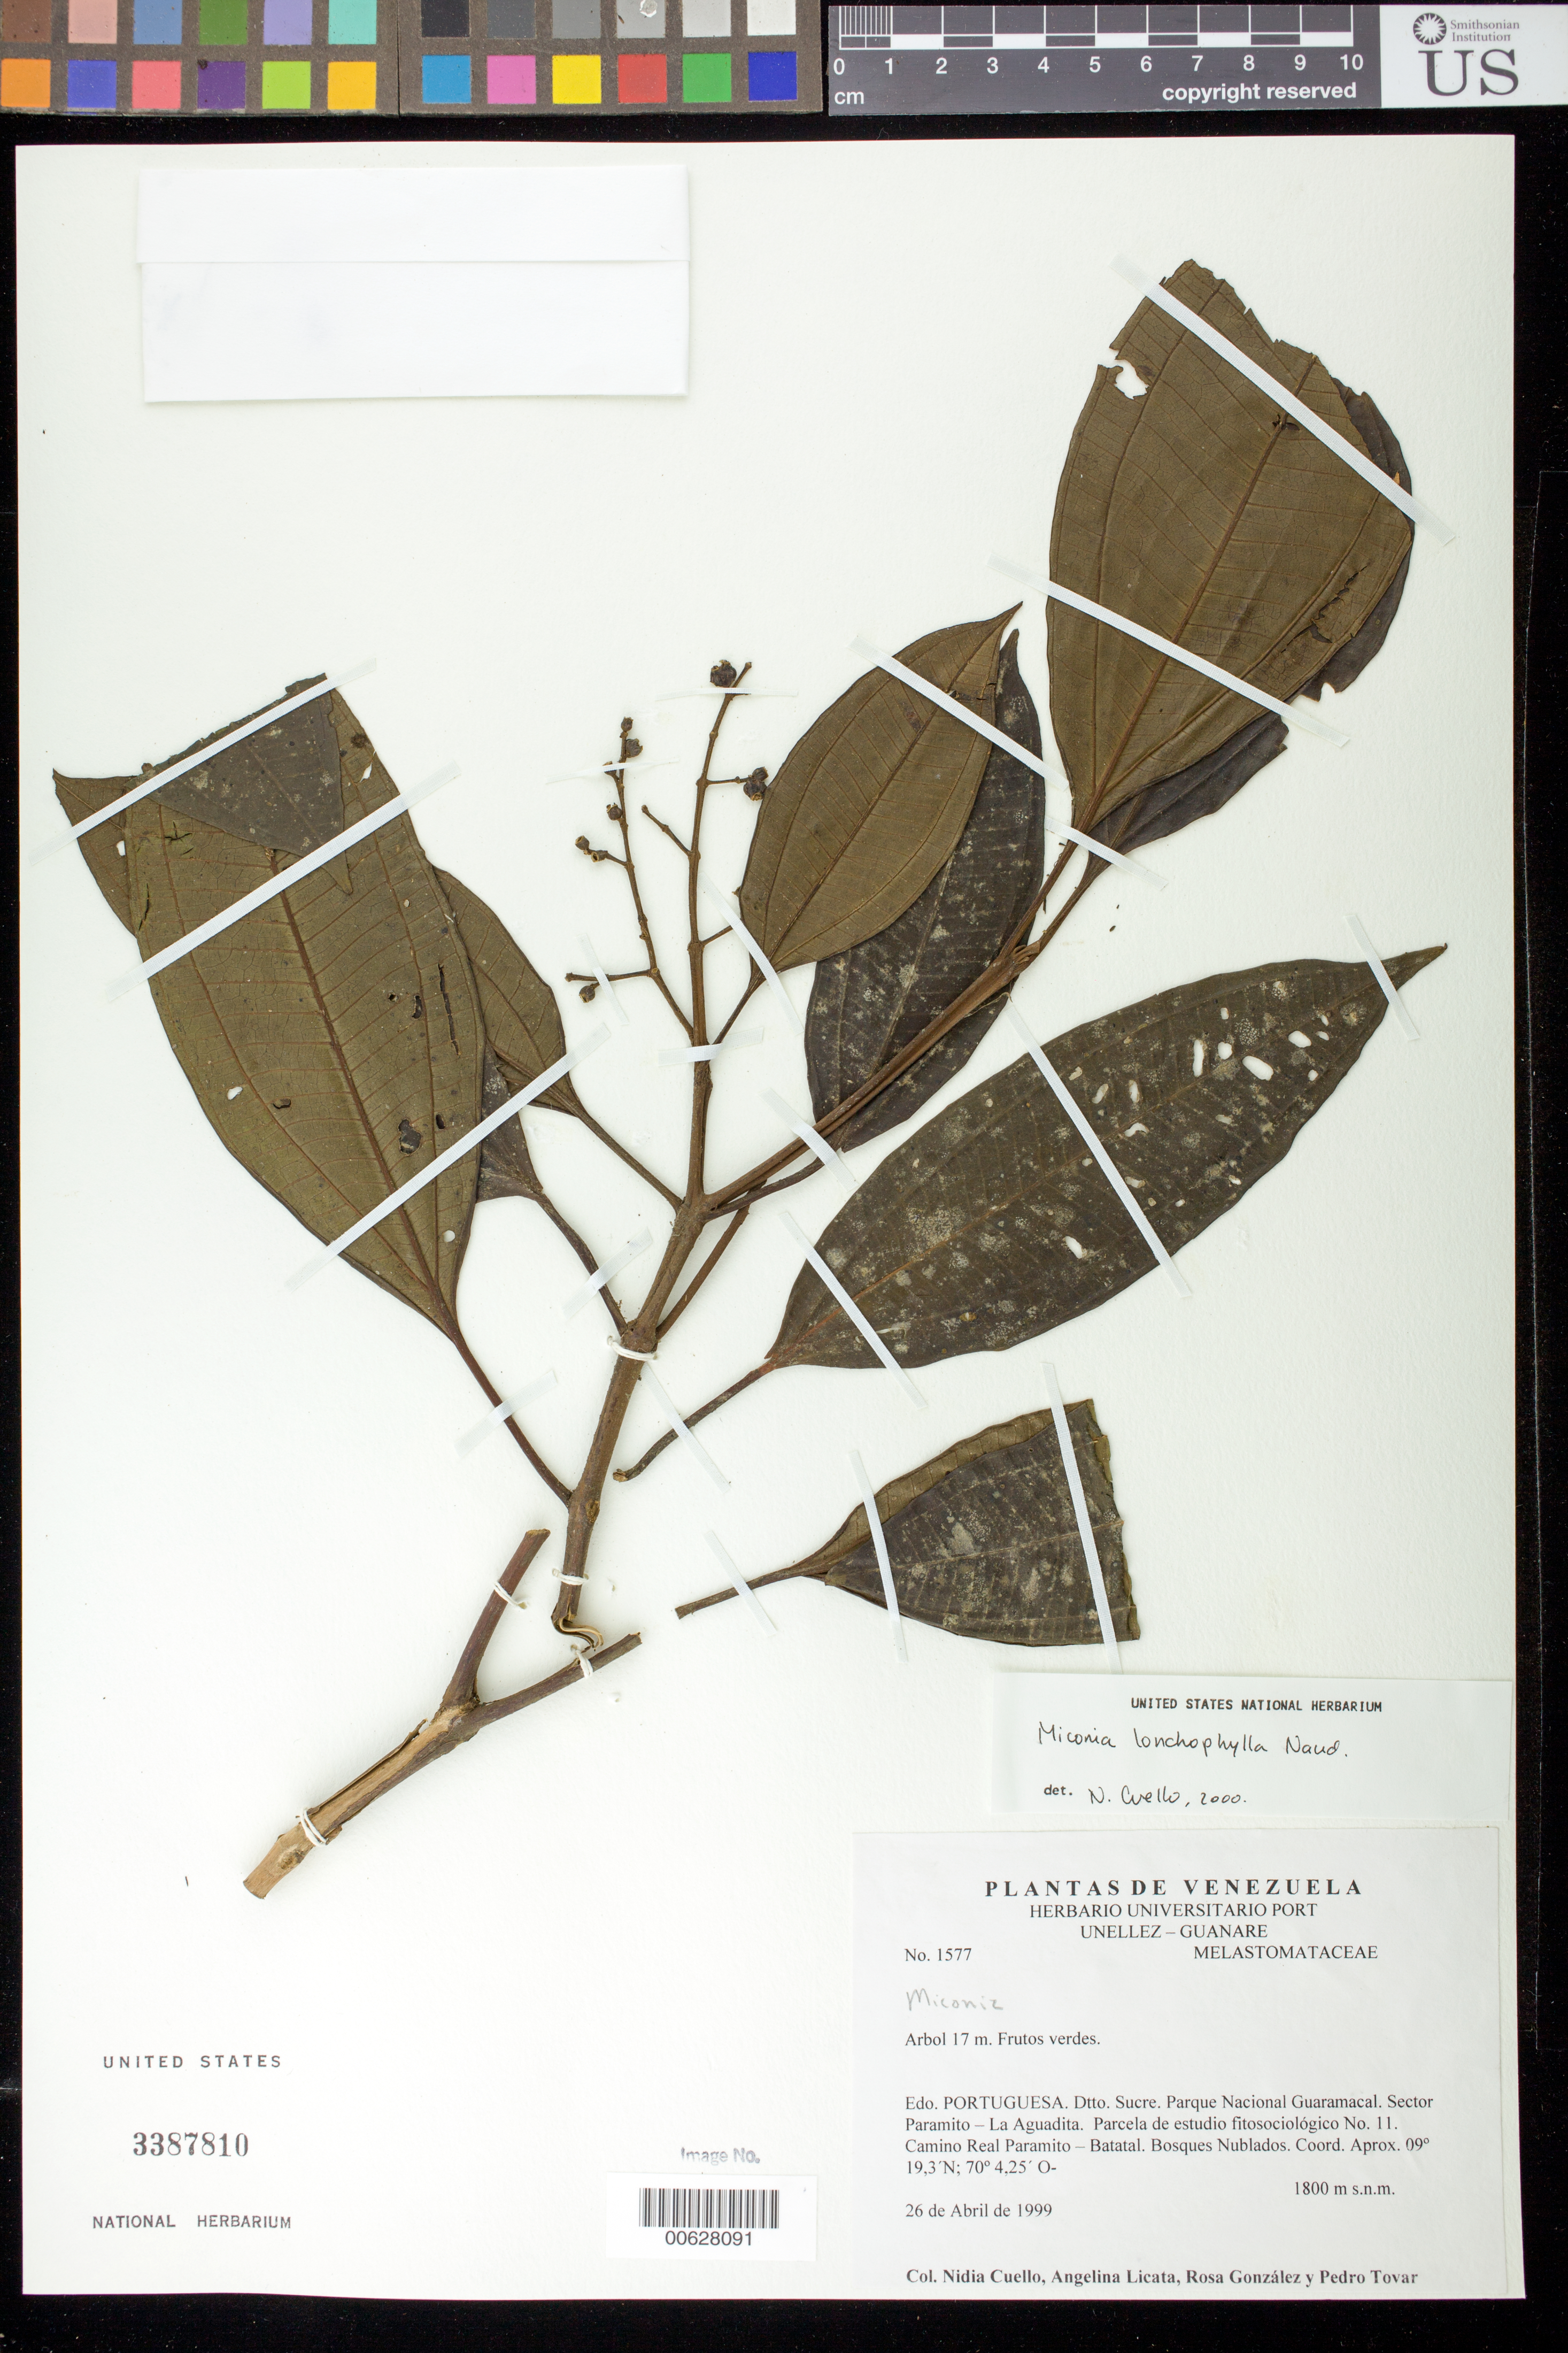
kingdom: Plantae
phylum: Tracheophyta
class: Magnoliopsida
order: Myrtales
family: Melastomataceae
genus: Miconia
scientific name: Miconia lonchophylla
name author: Naudin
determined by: Cuello, Nidia L.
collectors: N. L. Cuello, A. Licata, R. González & P. Tovar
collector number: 1577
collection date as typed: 26 Apr 1999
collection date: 1999-04-26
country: Venezuela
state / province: Portuguesa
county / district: Sucre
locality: Parque Nacional Guaramacal. Sector Paramito - La Aguadita. Camino Real Paramito - Batatal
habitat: Bosques nublados.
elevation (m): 1800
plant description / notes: MER, MO, PORT, US, VEN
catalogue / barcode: US 3387810